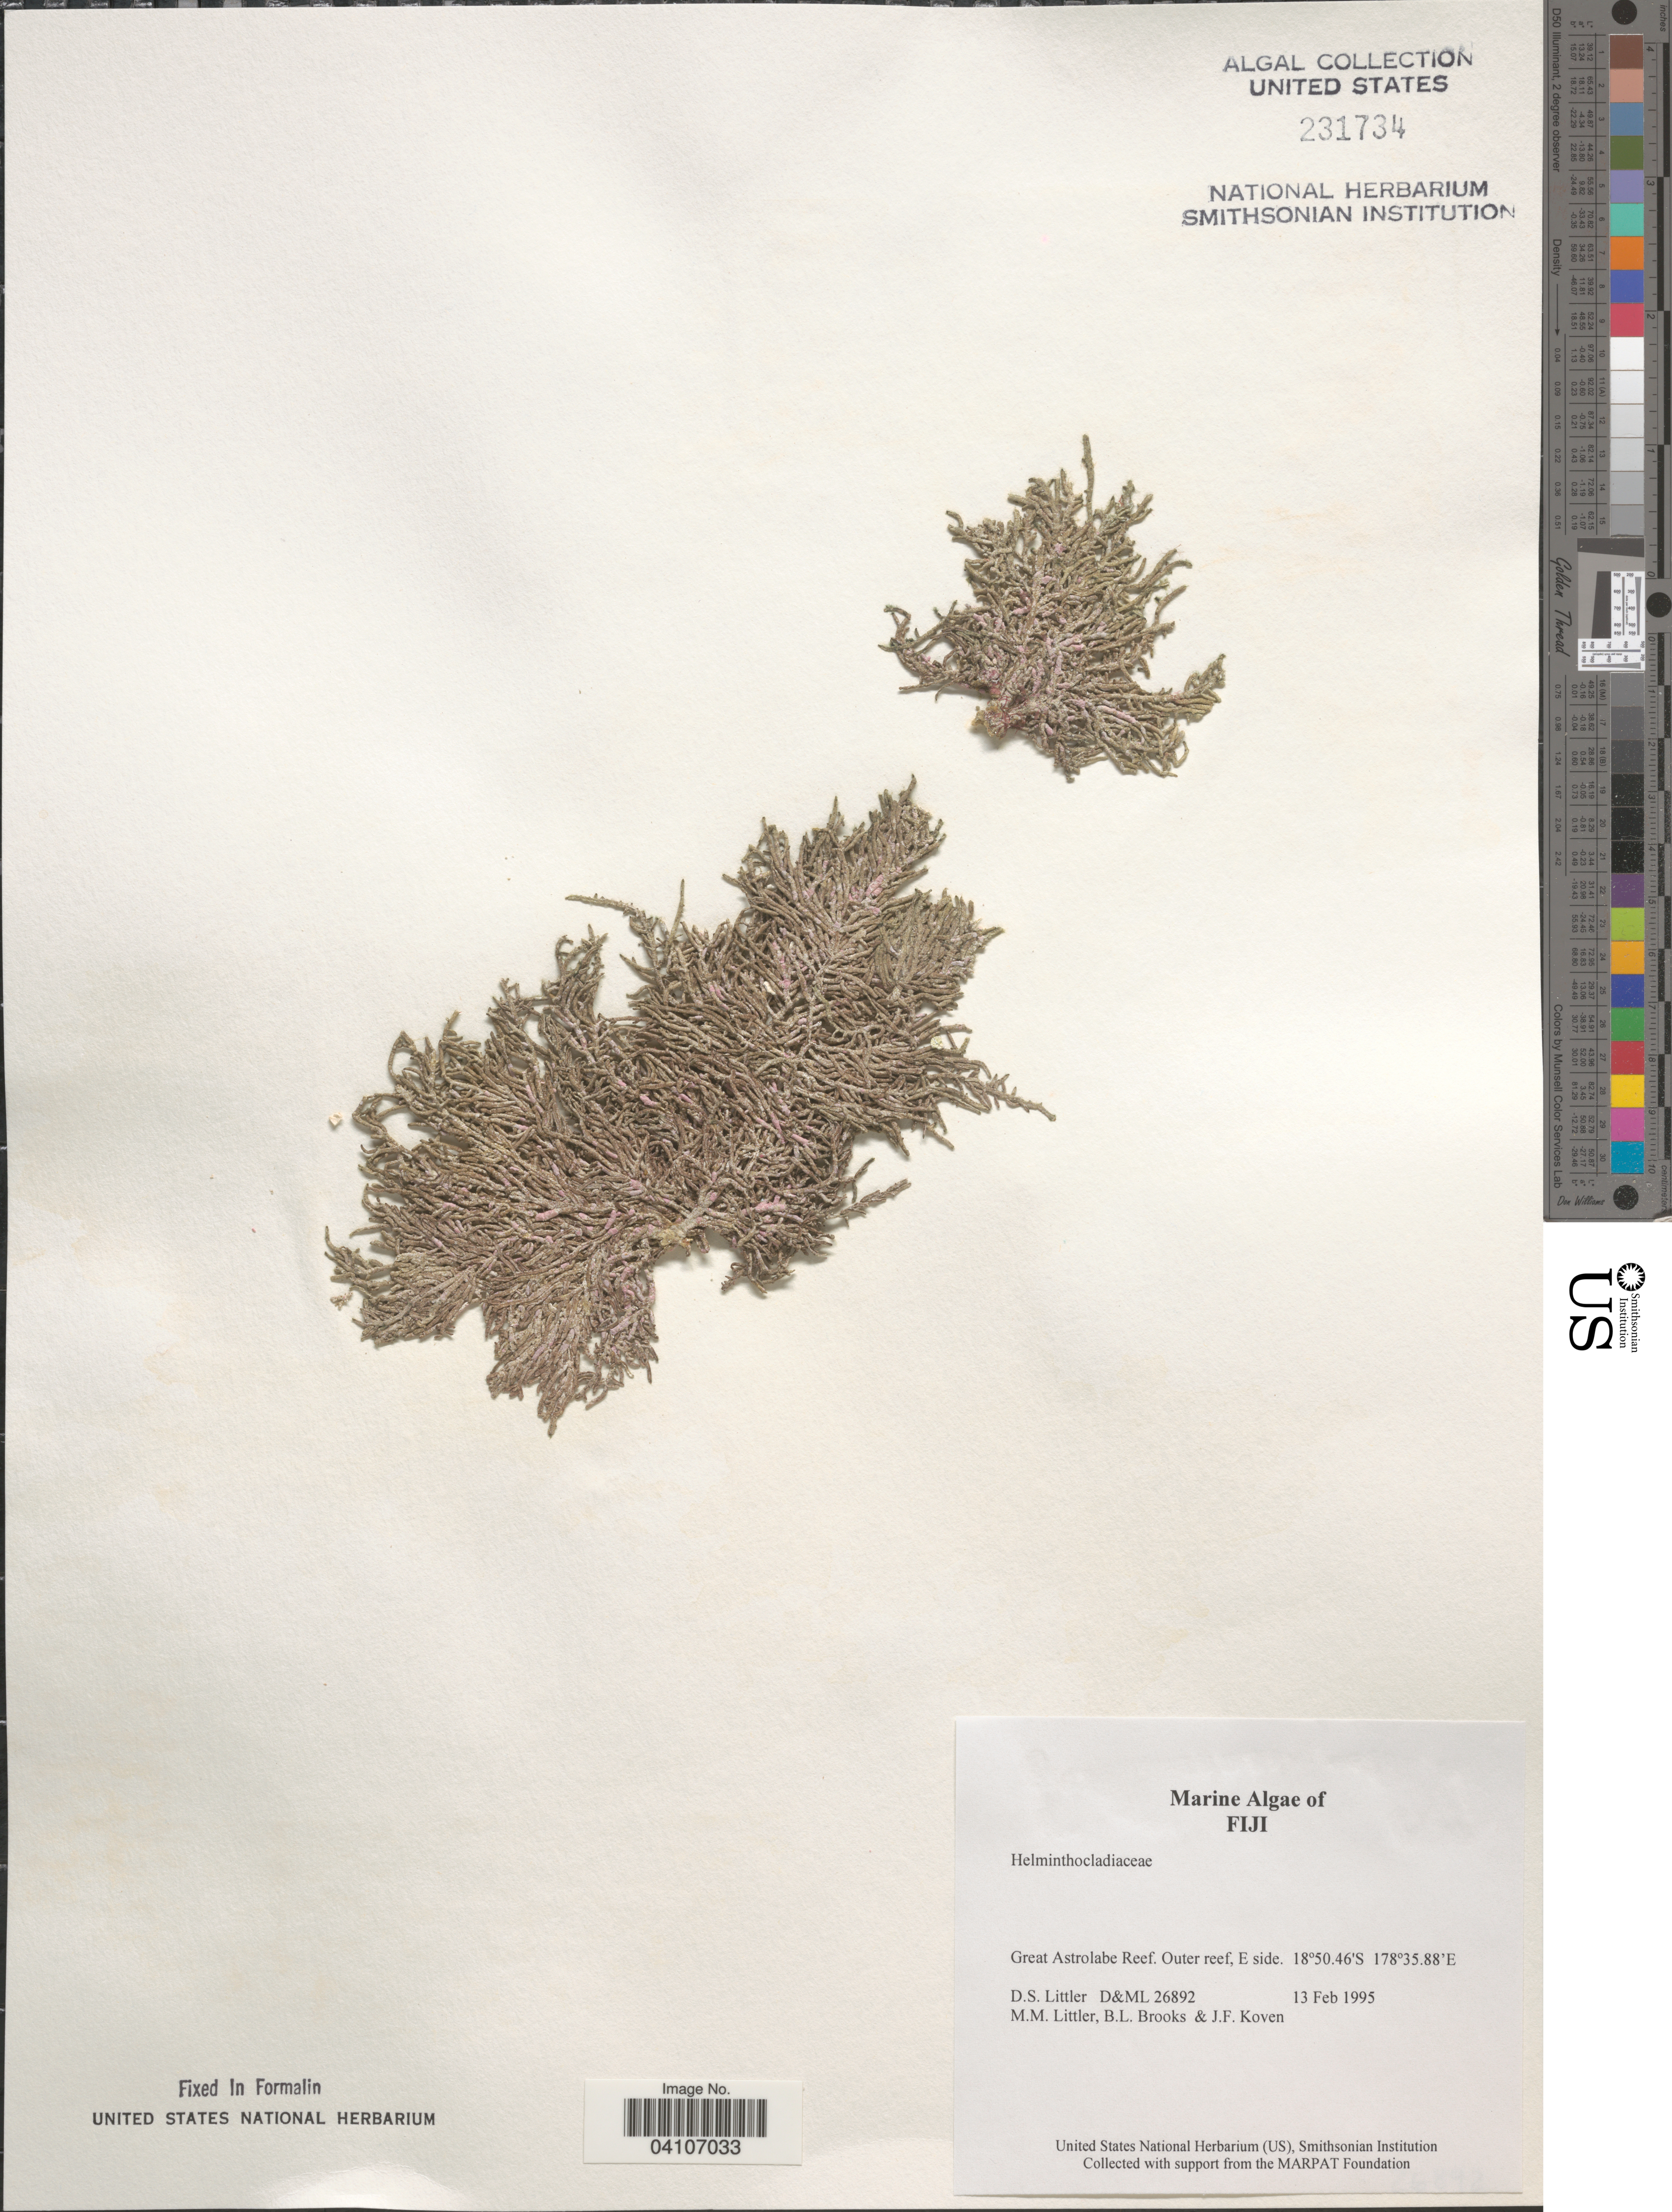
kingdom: Plantae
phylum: Rhodophyta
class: Florideophyceae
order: Nemaliales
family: Helminthocladiaceae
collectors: D. S. Littler, B. Brooks & J. Koven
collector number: D&ML26892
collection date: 1995-02-13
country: Fiji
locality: Great Astrolabe Reef. Outer reef, E side.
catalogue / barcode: US 231734